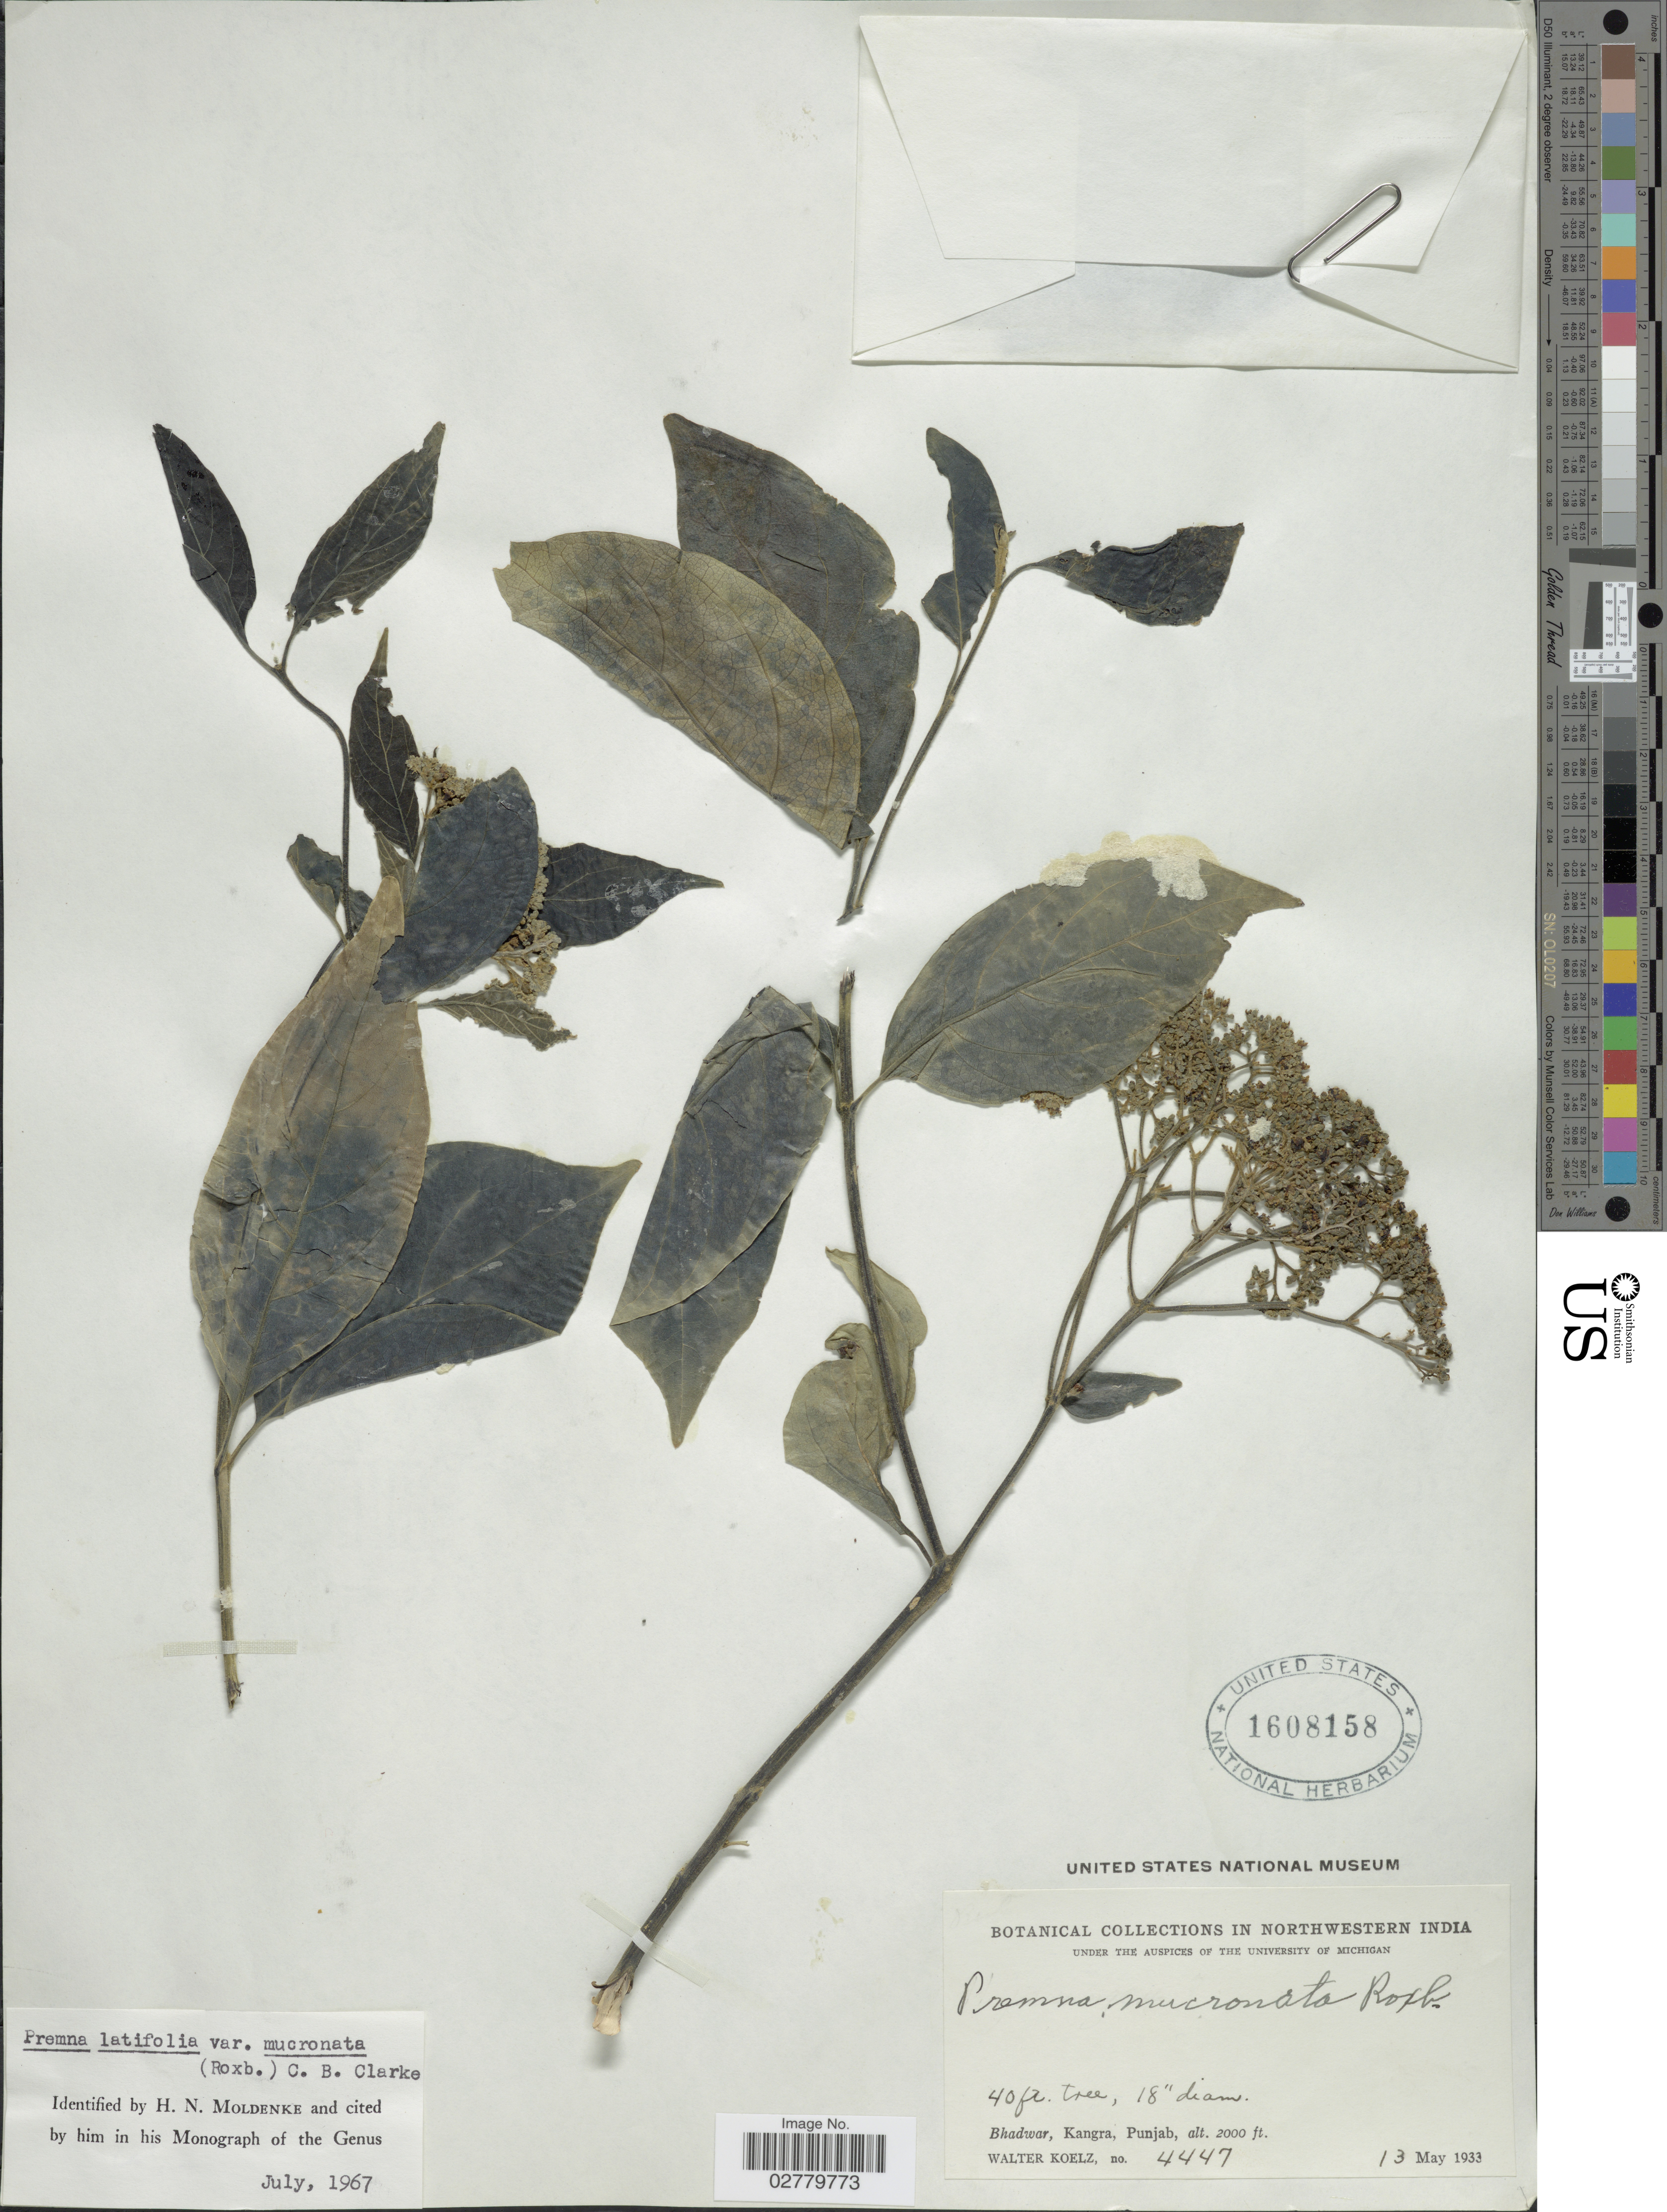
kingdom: Plantae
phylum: Tracheophyta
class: Magnoliopsida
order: Lamiales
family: Lamiaceae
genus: Premna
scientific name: Premna mollissima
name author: Roth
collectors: W. N. Koelz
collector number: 4447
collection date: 1933-05-13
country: India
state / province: Punjab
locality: Northwestern India. Bhadwar, Kangra, Punjab.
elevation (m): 610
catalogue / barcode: US 1608158